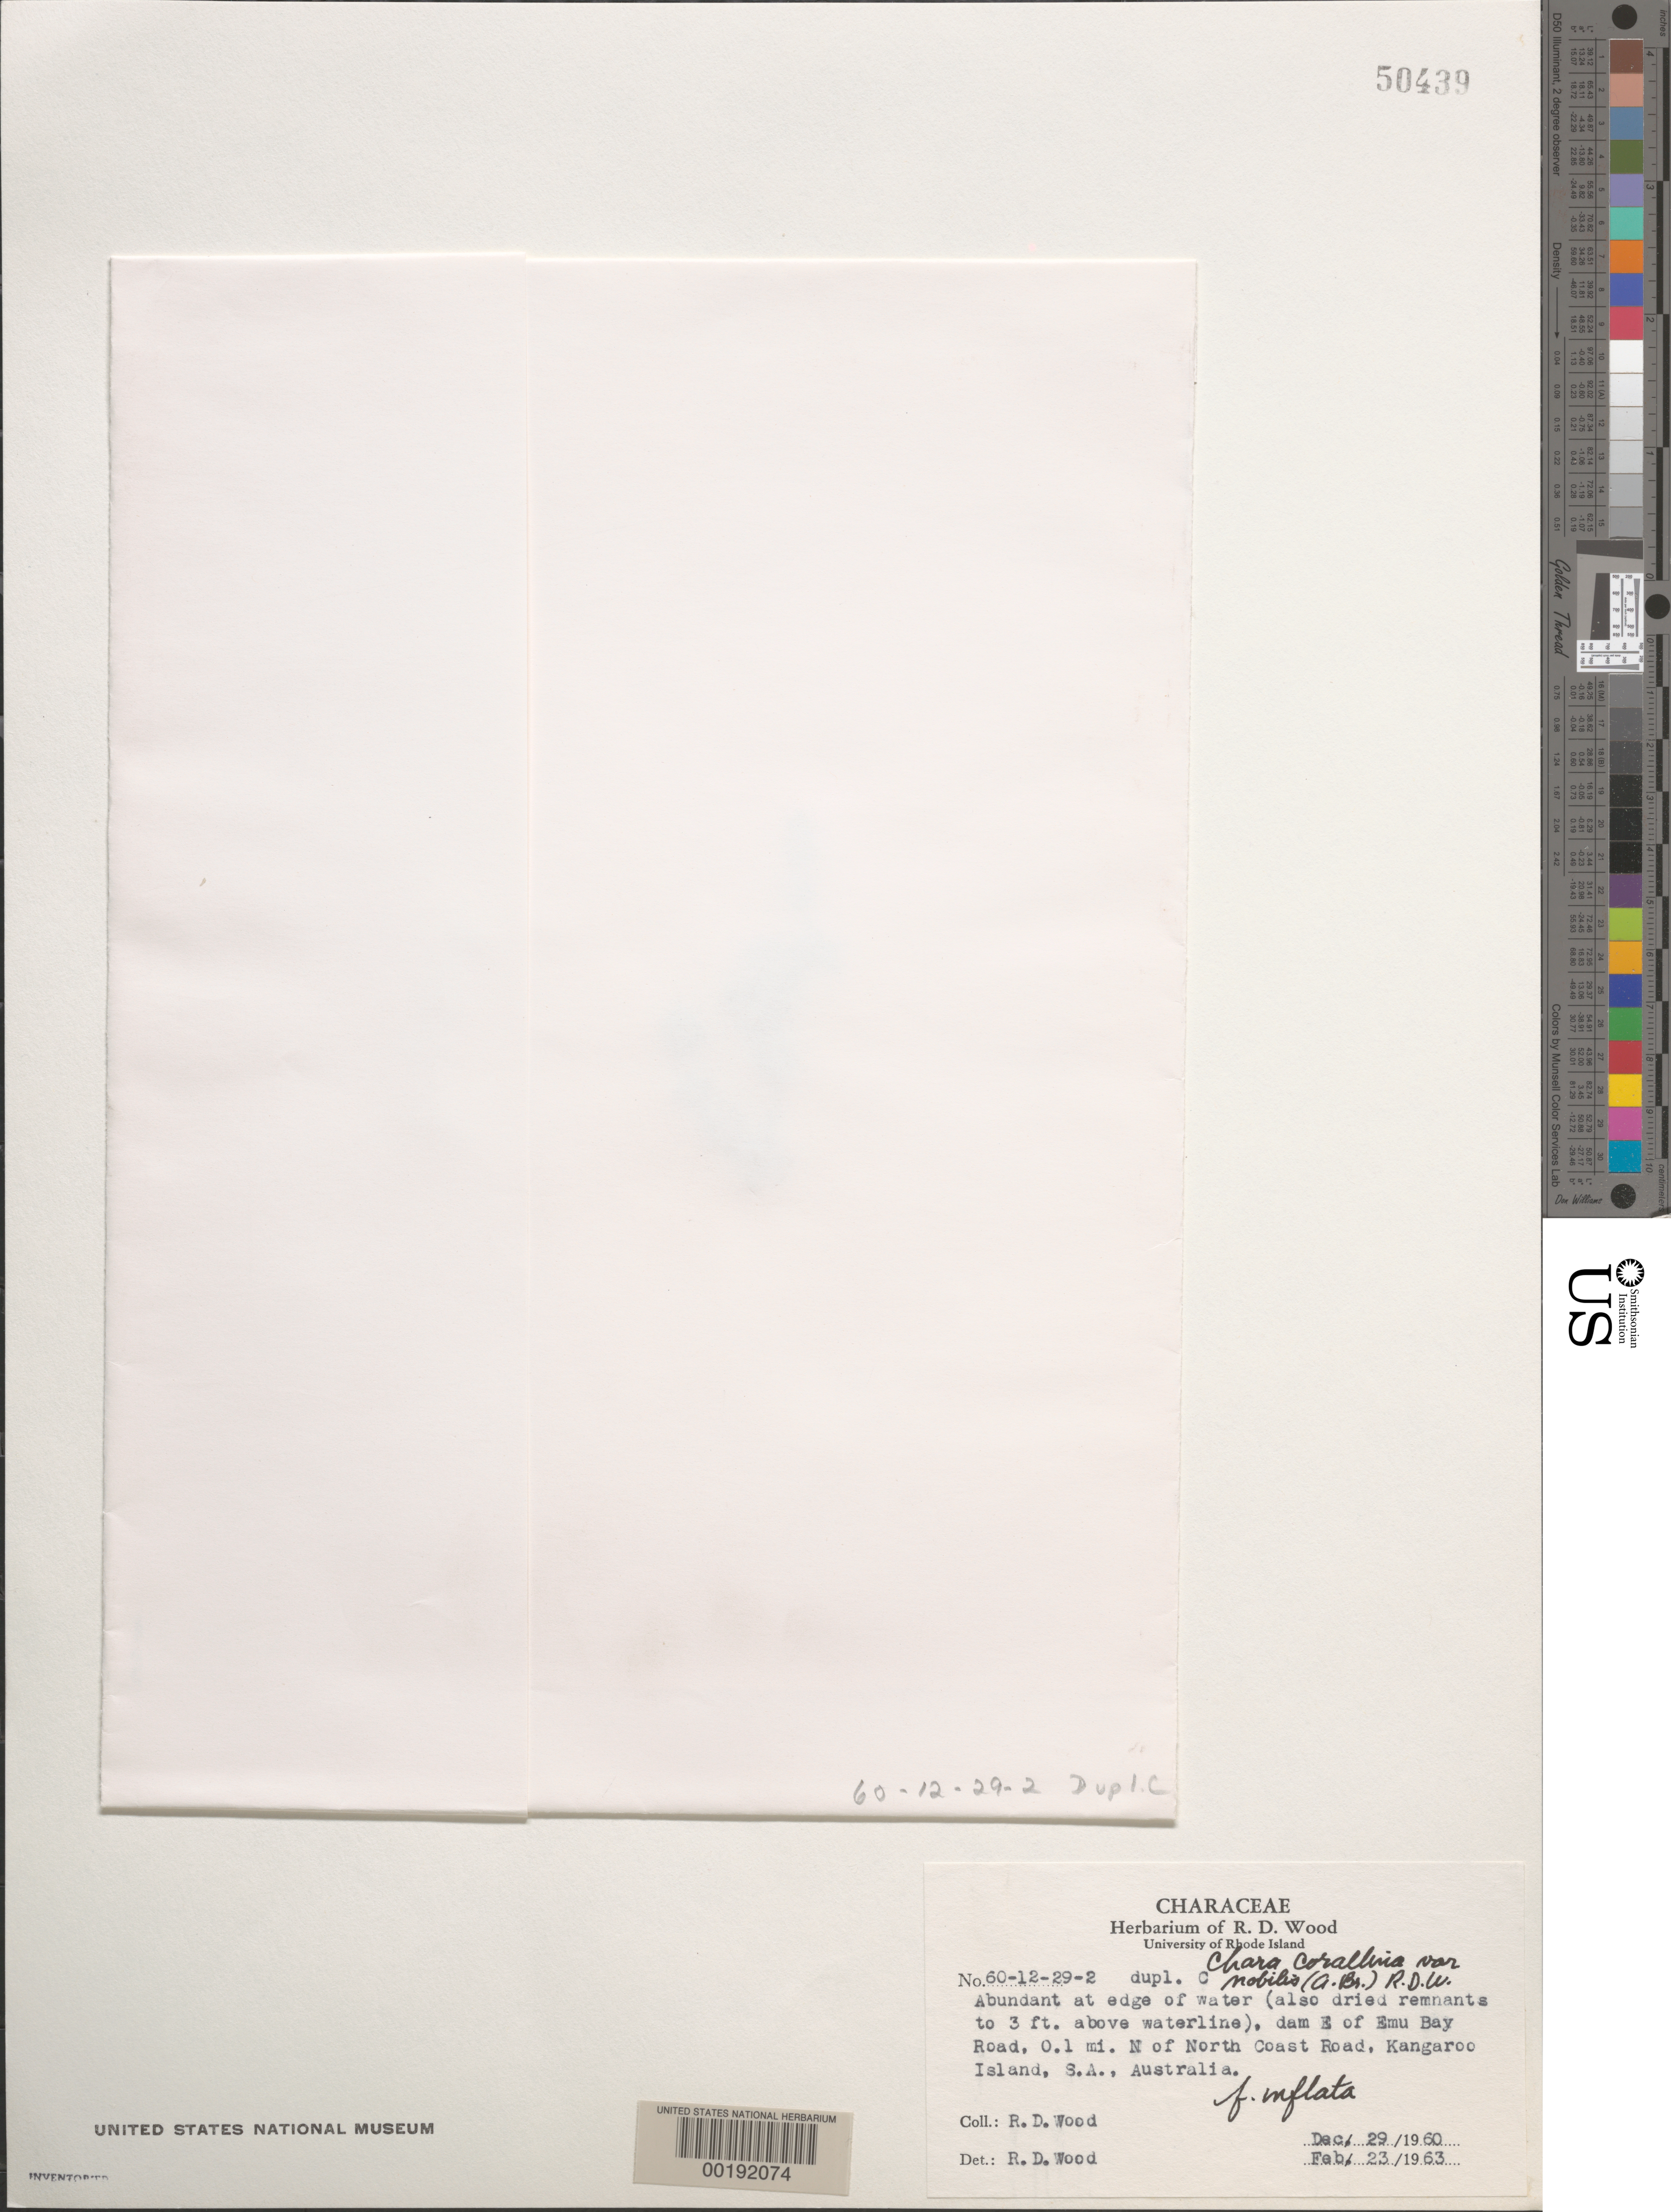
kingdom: Plantae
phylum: Charophyta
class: Charophyceae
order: Charales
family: Characeae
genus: Chara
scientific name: Chara corallina var. nobilis forma inflata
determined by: Wood, R. D.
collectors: R. Wood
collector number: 60-12-29-2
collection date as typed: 29 Dec 1960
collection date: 1960-12-29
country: Australia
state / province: South Australia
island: Kangaroo Island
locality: Dam east of Emu Bay Road, 0.1 mile north of North Coast Road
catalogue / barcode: US 50439